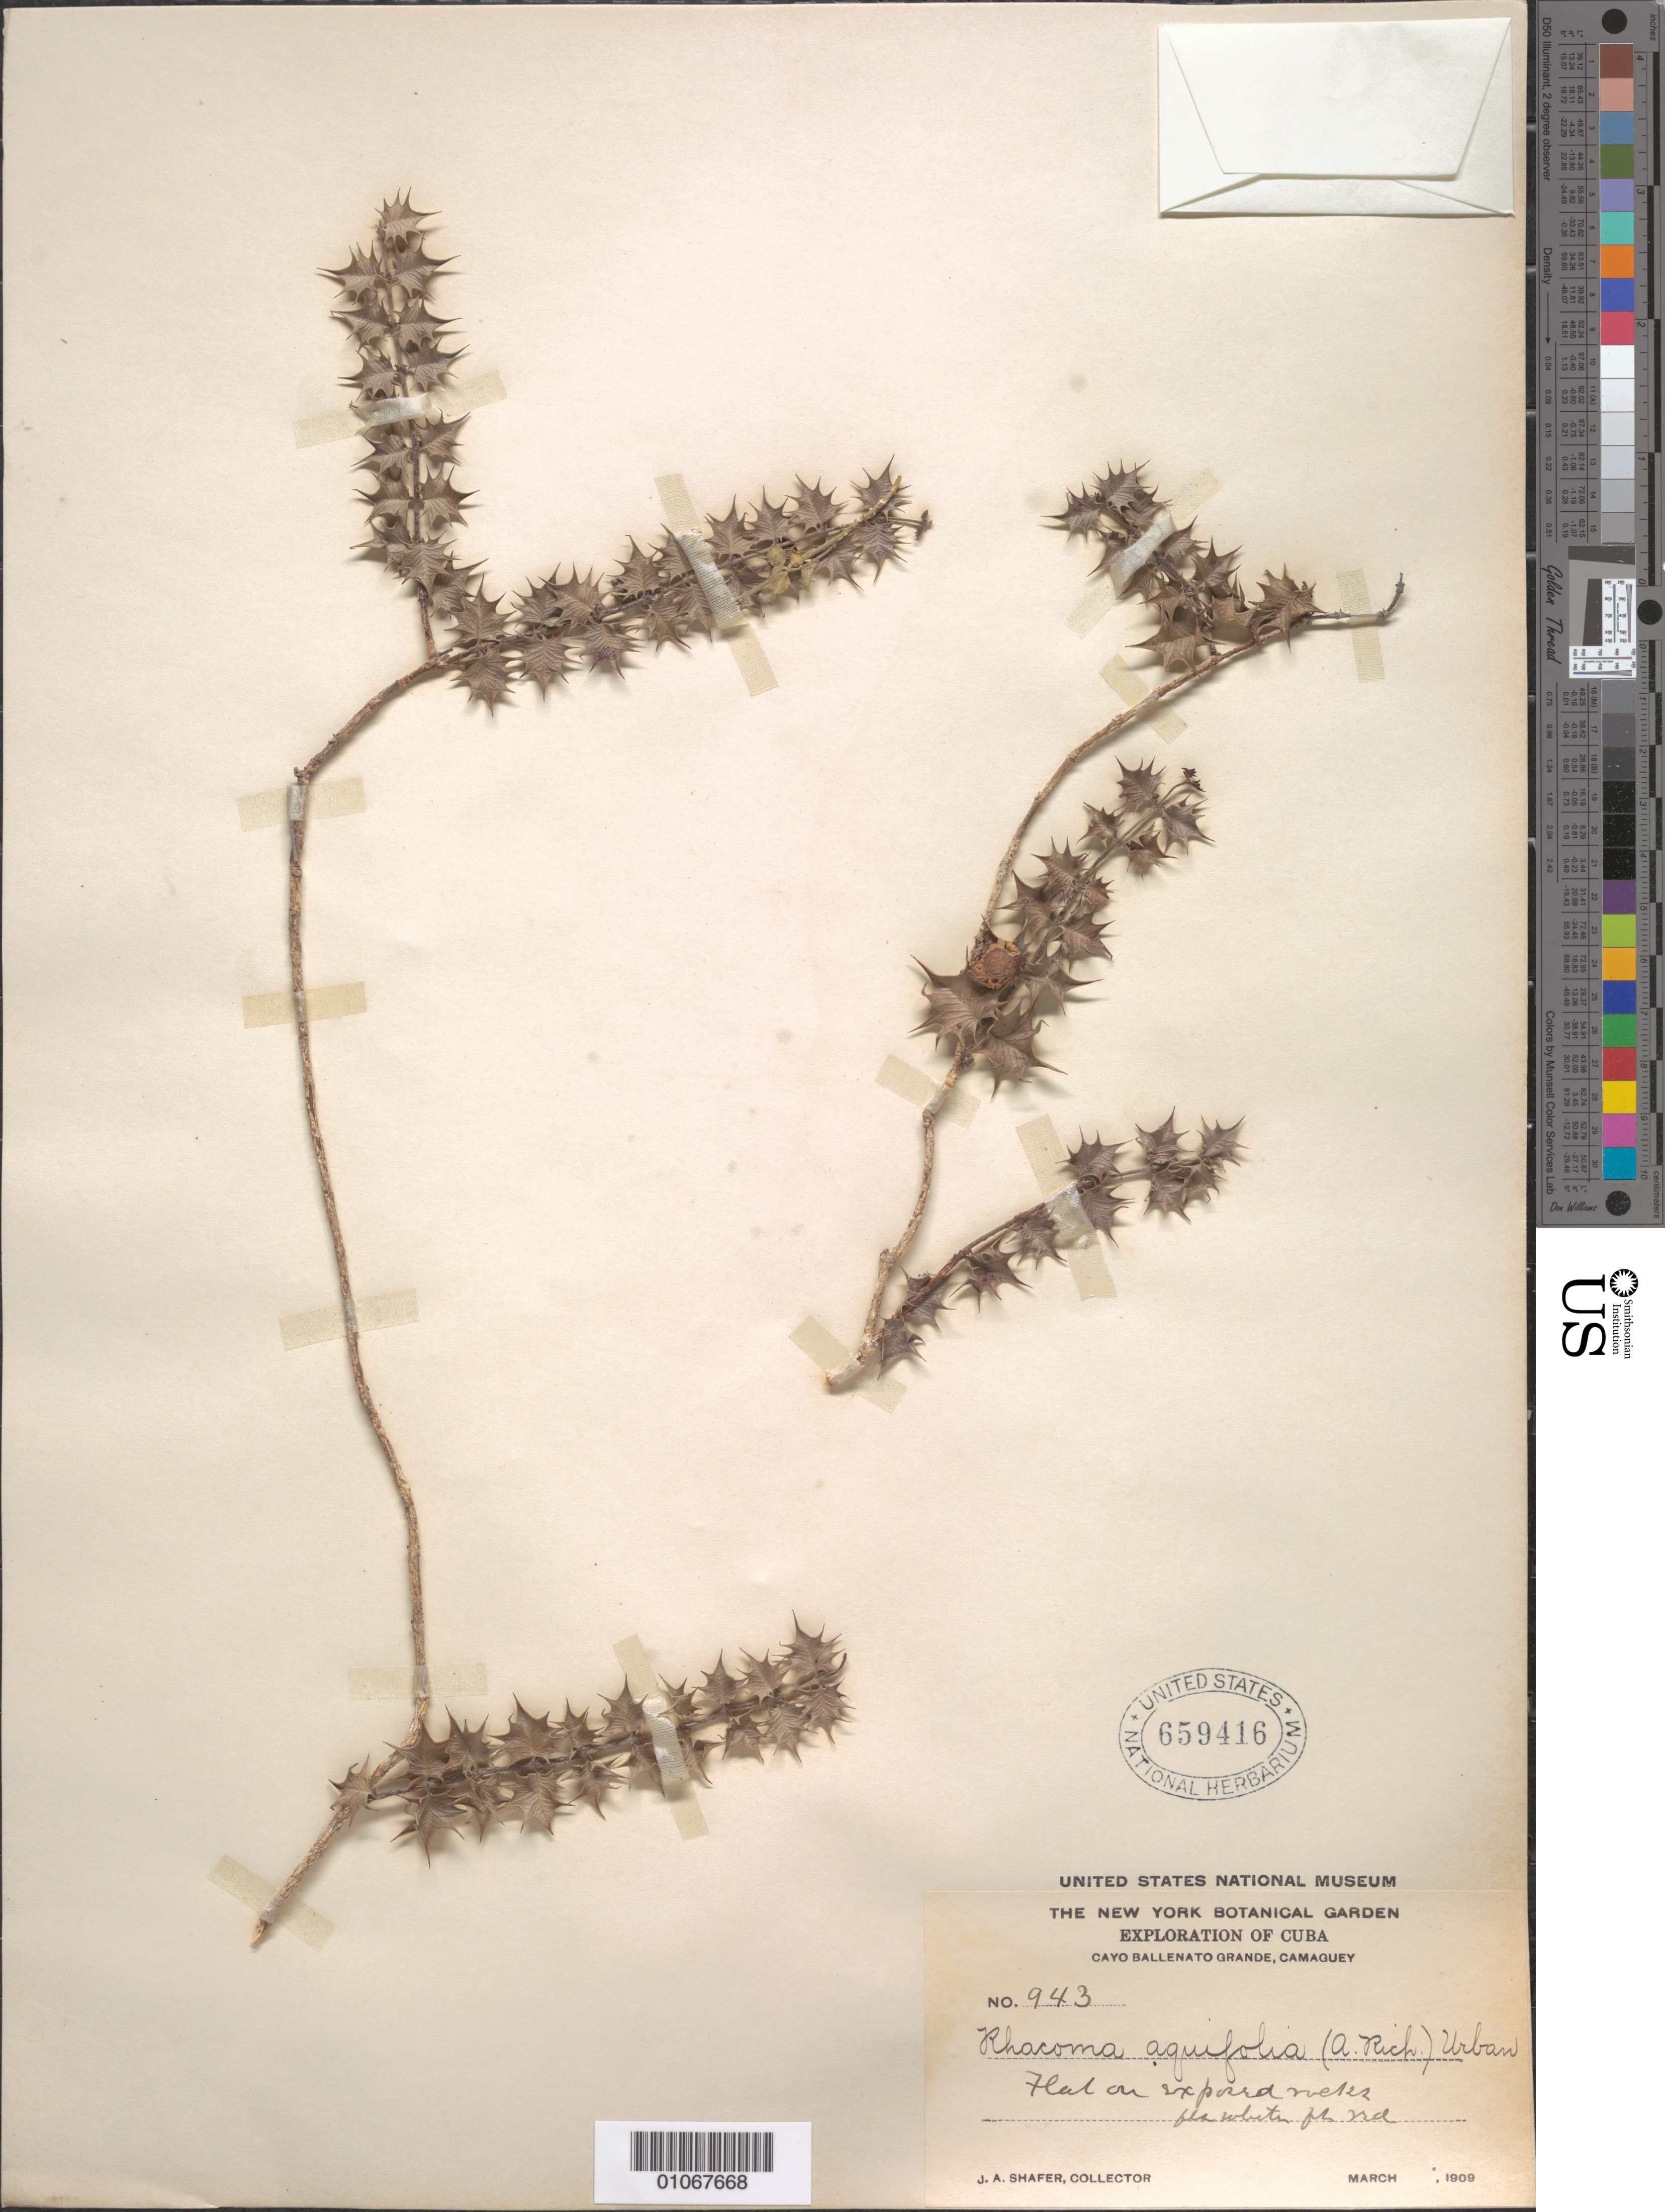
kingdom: Plantae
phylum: Tracheophyta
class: Magnoliopsida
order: Celastrales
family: Celastraceae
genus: Crossopetalum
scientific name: Crossopetalum aquifolium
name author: (Griseb.) Hitchc.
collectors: J. A. Shafer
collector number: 943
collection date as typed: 01 Mar 1909 to 31 Mar 1909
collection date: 1909-03-01/1909-03-31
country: Cuba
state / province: Camagüey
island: Cuba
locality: cayo Ballenato Grande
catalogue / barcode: US 659416